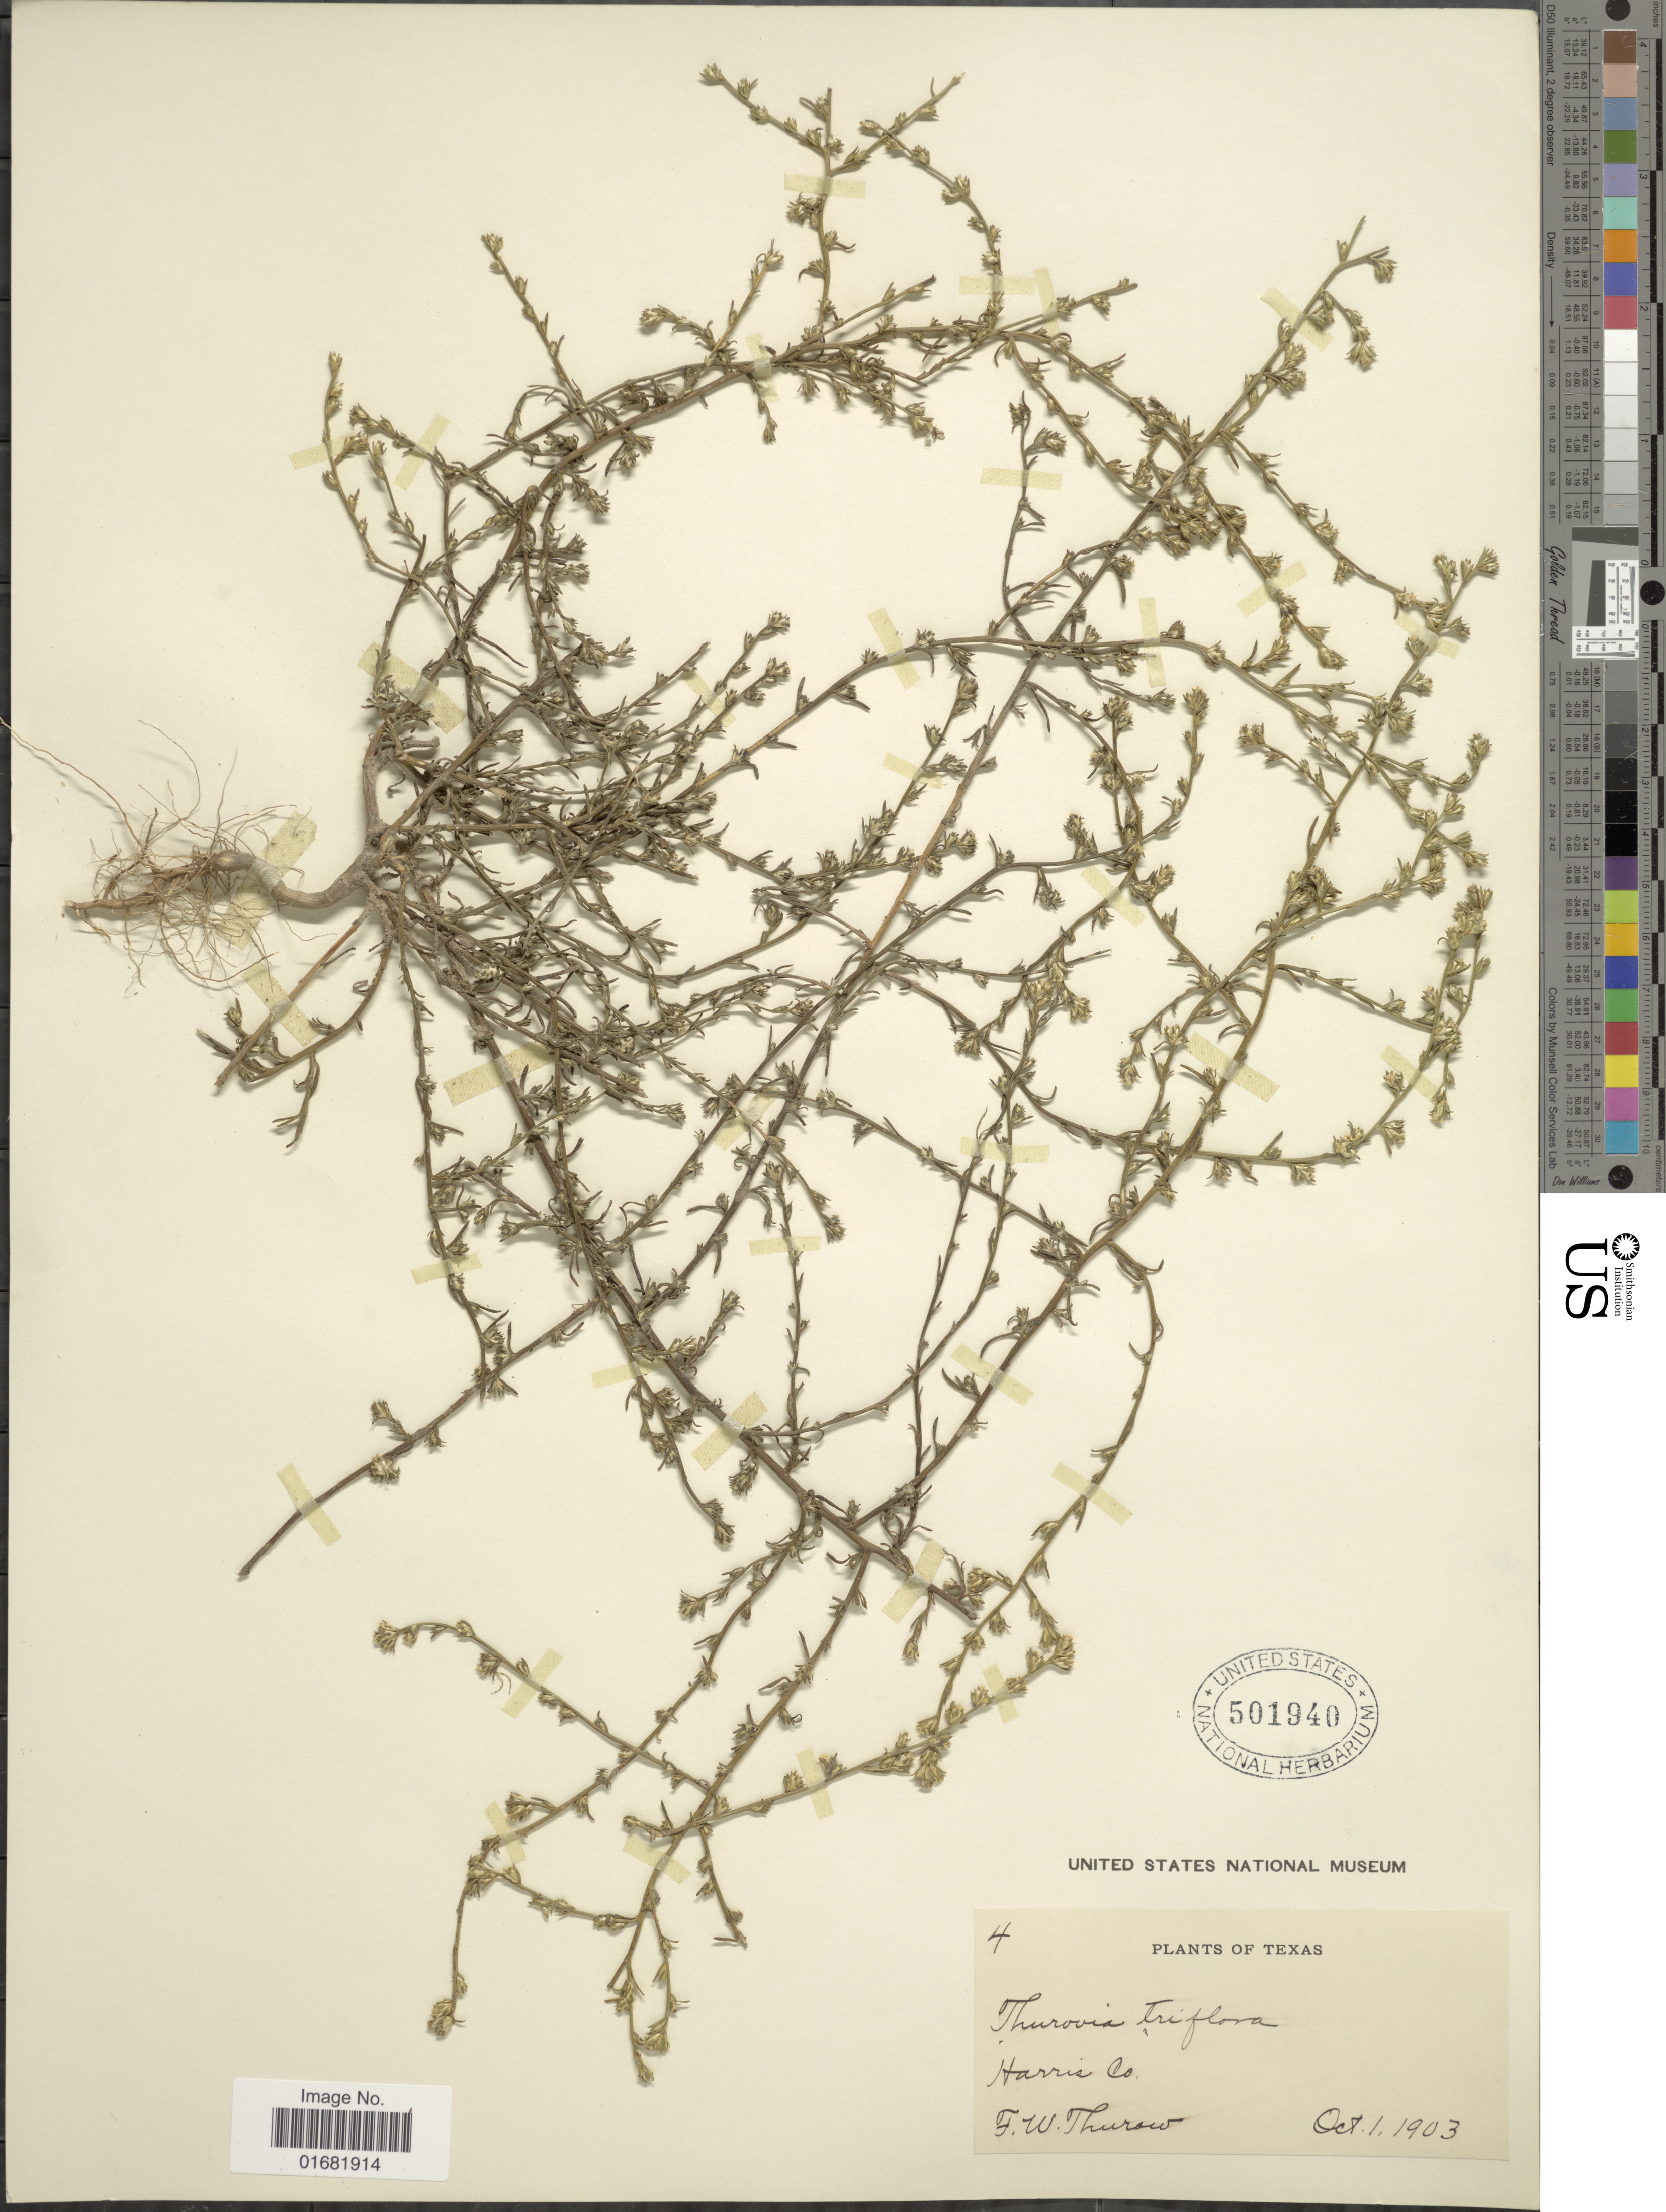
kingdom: Plantae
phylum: Tracheophyta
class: Magnoliopsida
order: Asterales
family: Asteraceae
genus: Thurovia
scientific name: Thurovia triflora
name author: Rose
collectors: F. W. Thurow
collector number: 4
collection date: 1903-10-01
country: United States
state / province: Texas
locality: Harris Co.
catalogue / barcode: US 501940